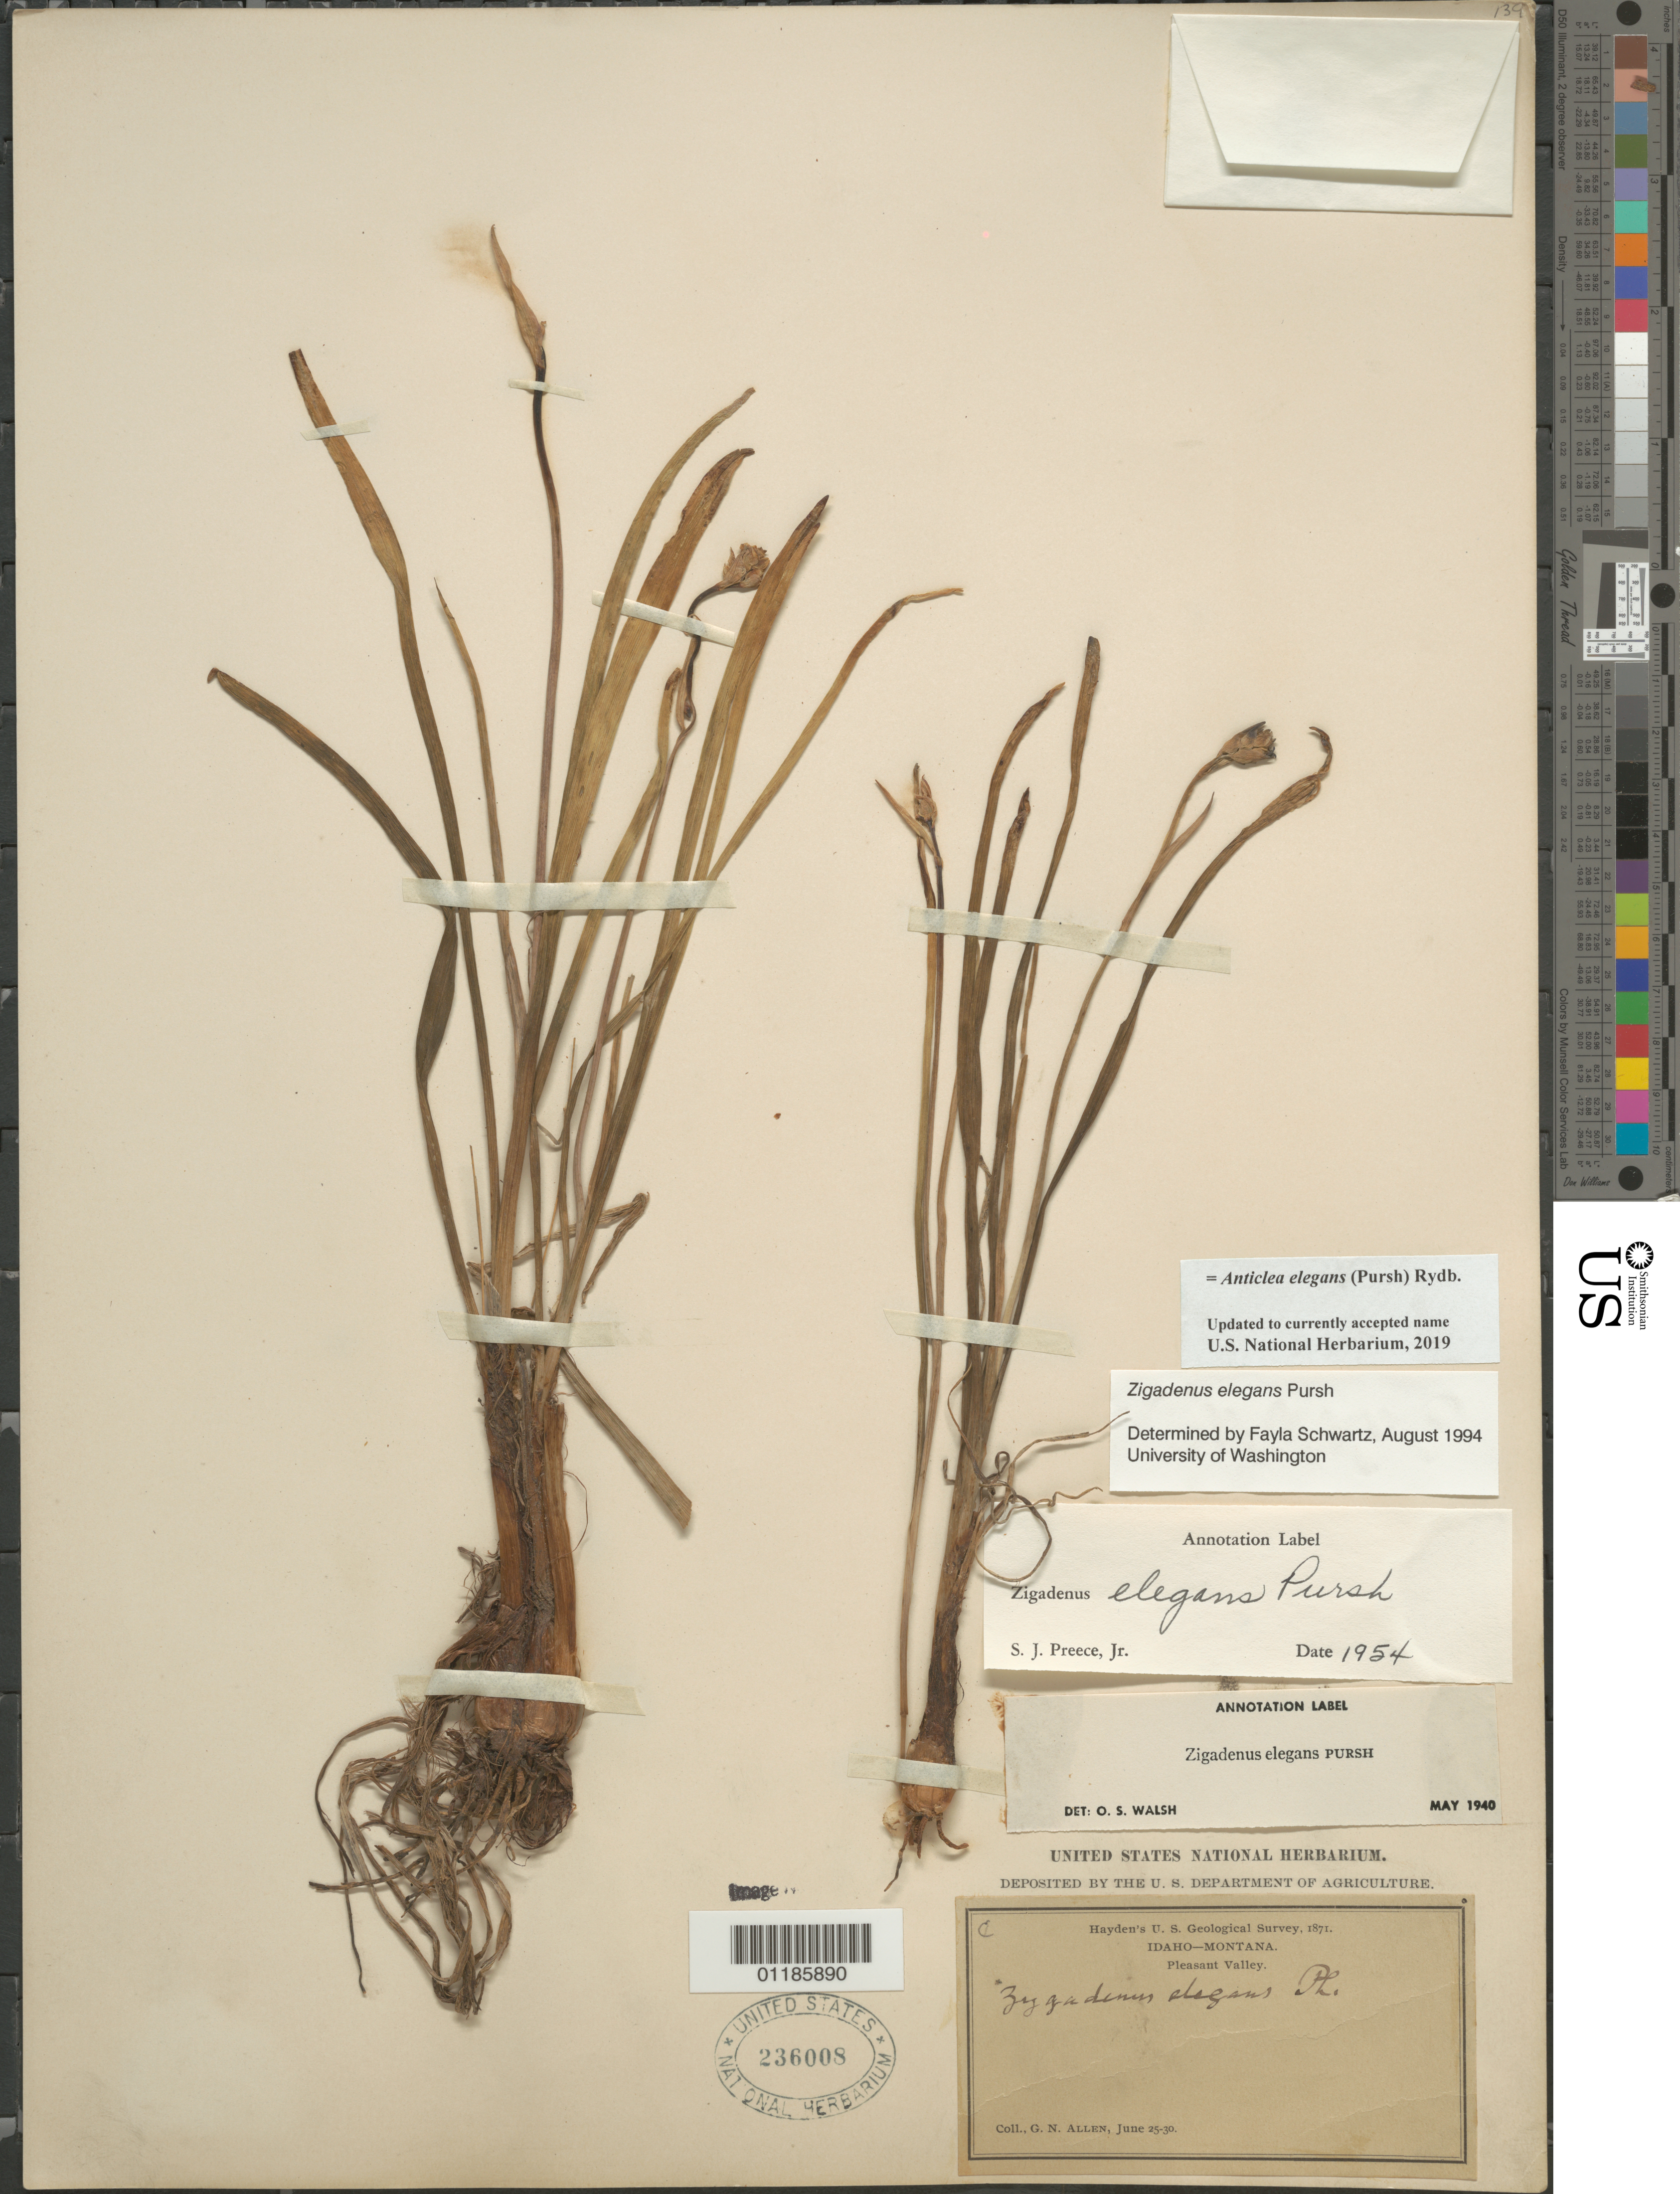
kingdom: Plantae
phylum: Tracheophyta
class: Liliopsida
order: Liliales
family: Melanthiaceae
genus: Anticlea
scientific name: Anticlea elegans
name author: (Pursh) Rydb.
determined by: Strong, Mark T., (BOT), Smithsonian Institution - National Museum of Natural History (UNITED STATES)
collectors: G. N. Allen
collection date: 1871-06-25/1871-06-30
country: United States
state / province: Idaho / Montana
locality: Pleasant Valley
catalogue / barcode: US 236008